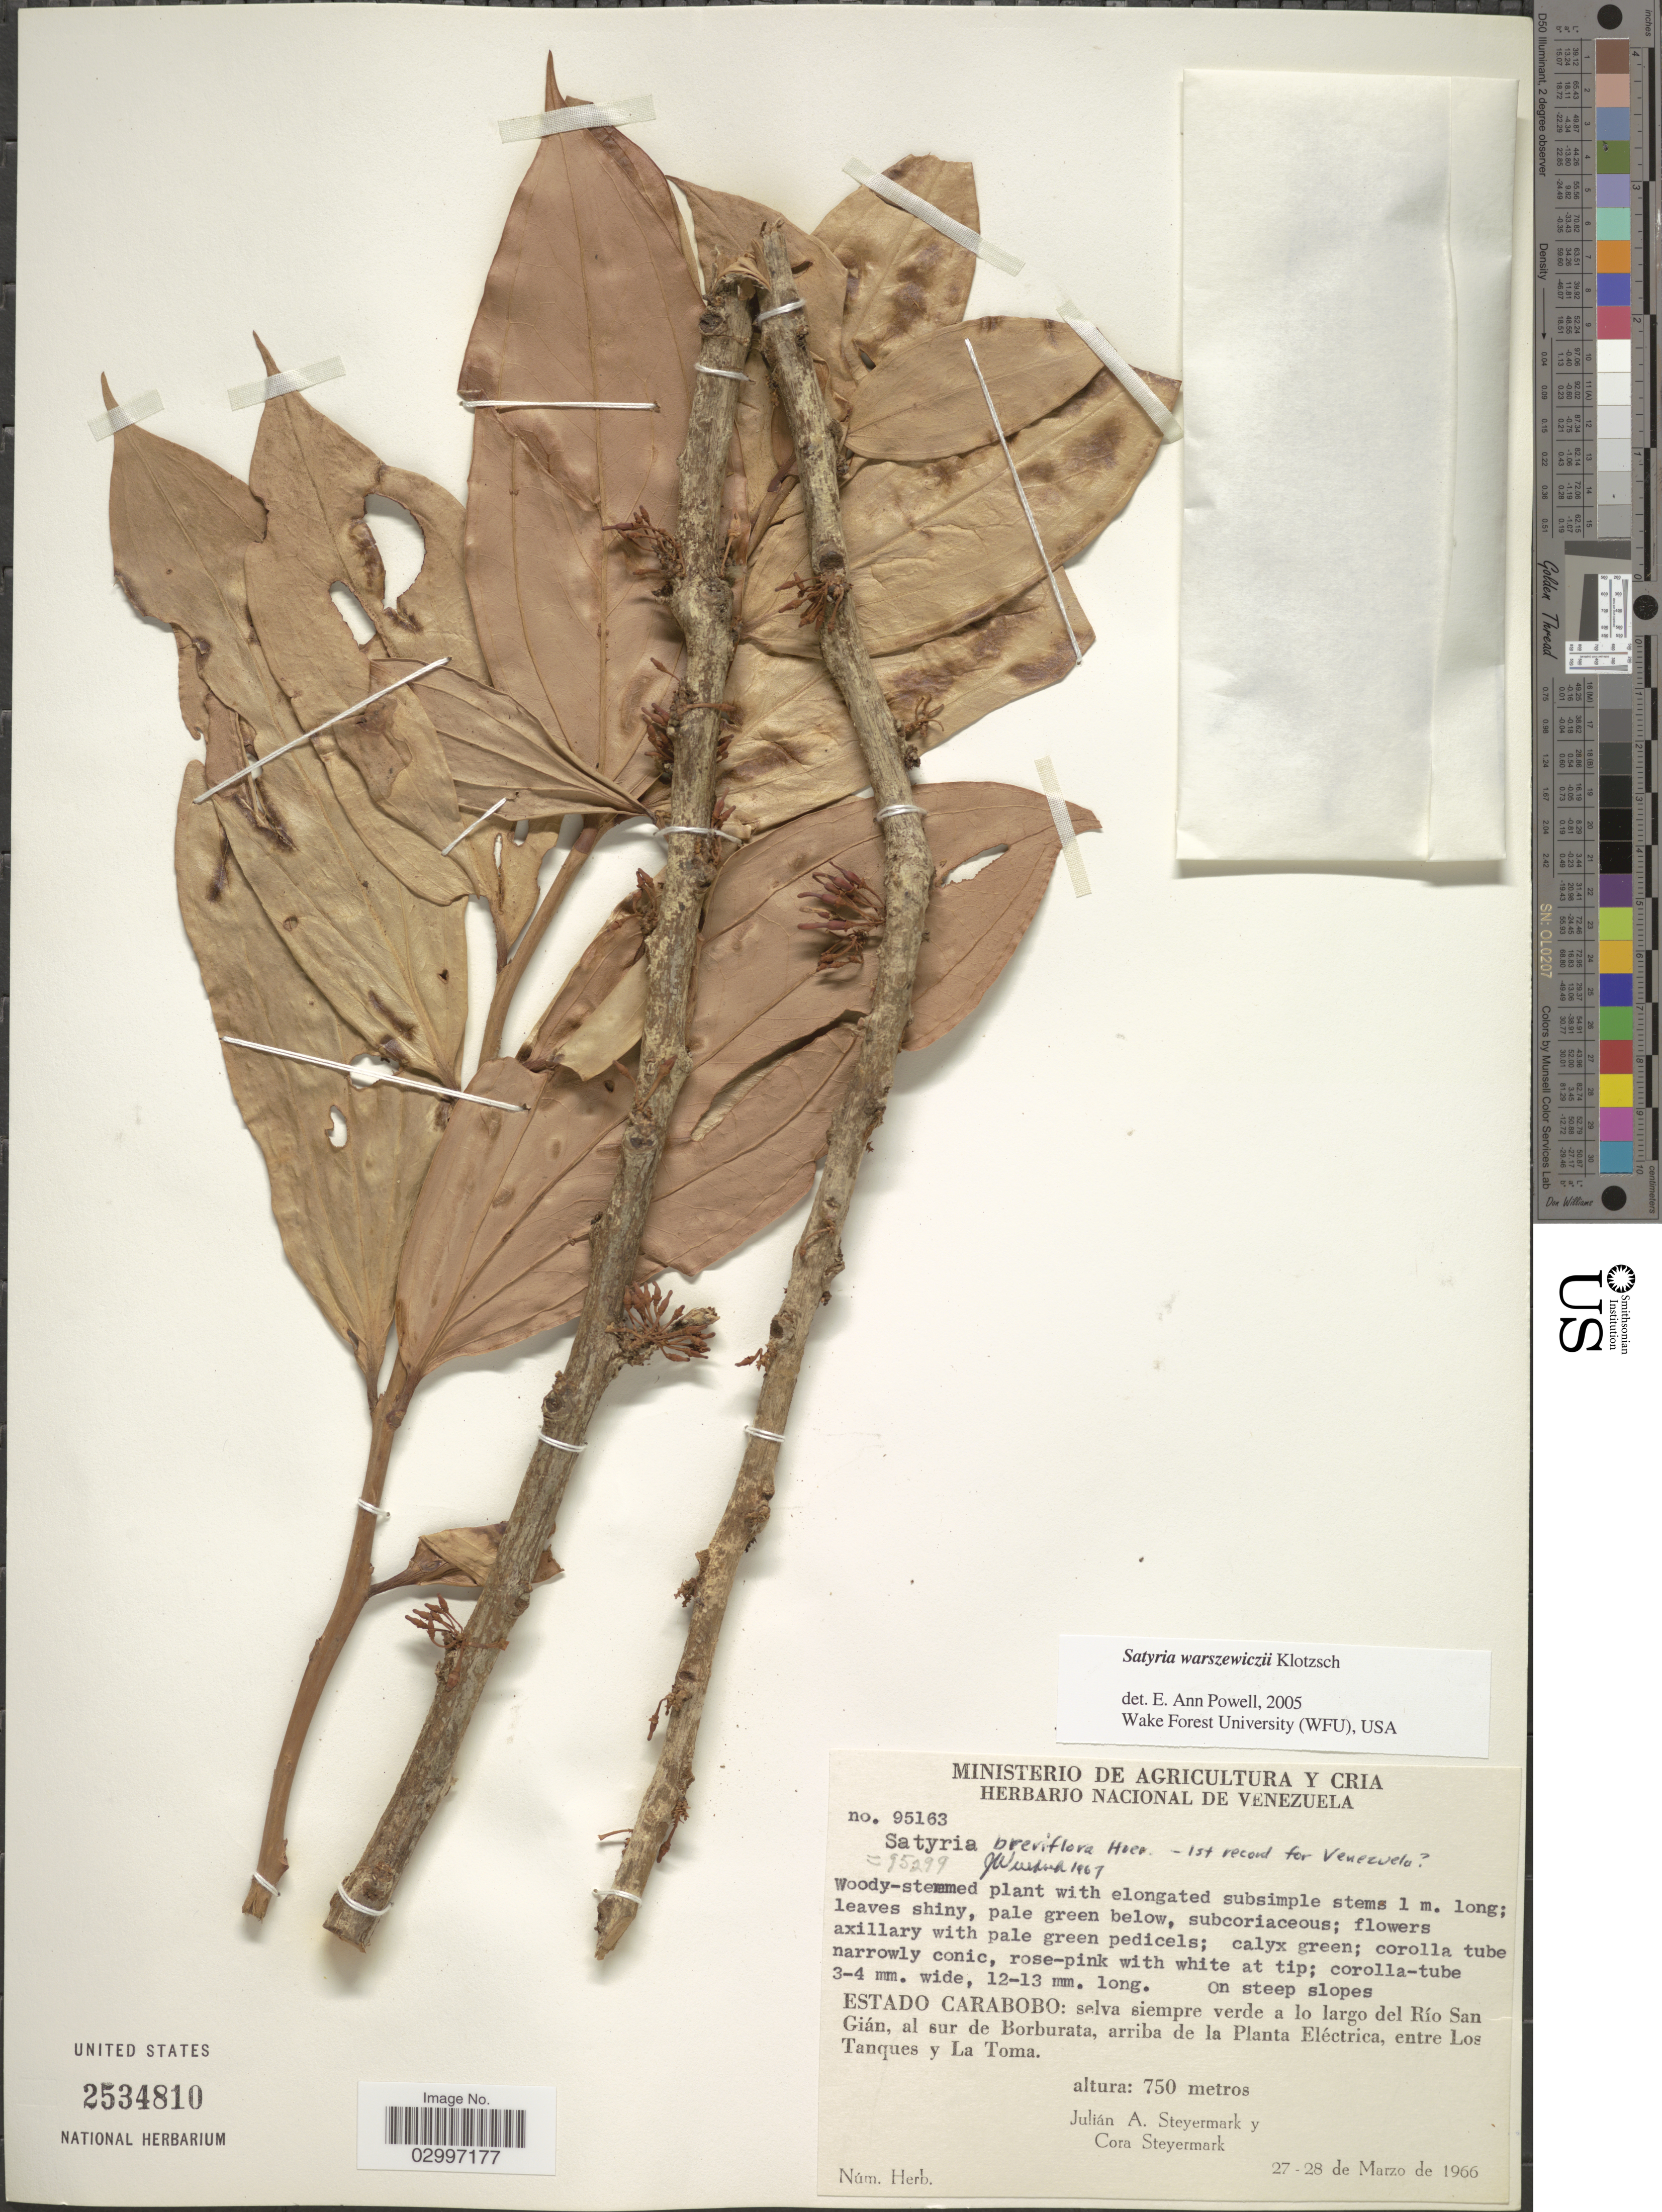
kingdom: Plantae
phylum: Tracheophyta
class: Magnoliopsida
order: Ericales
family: Ericaceae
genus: Satyria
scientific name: Satyria panurensis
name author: (Benth. ex Meisn.) Benth. & Hook. f. ex Nied.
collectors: J. Steyermark & C. Steyermark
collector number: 95163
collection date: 1966-03-27/1966-03-28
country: Venezuela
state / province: Carabobo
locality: Selva siempre verde a lo largo del Río San Gián, al sur de Borburata, arriba de La Planta Eléctrica, entre Los Tanques y La Toma.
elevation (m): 750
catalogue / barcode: US 2534810